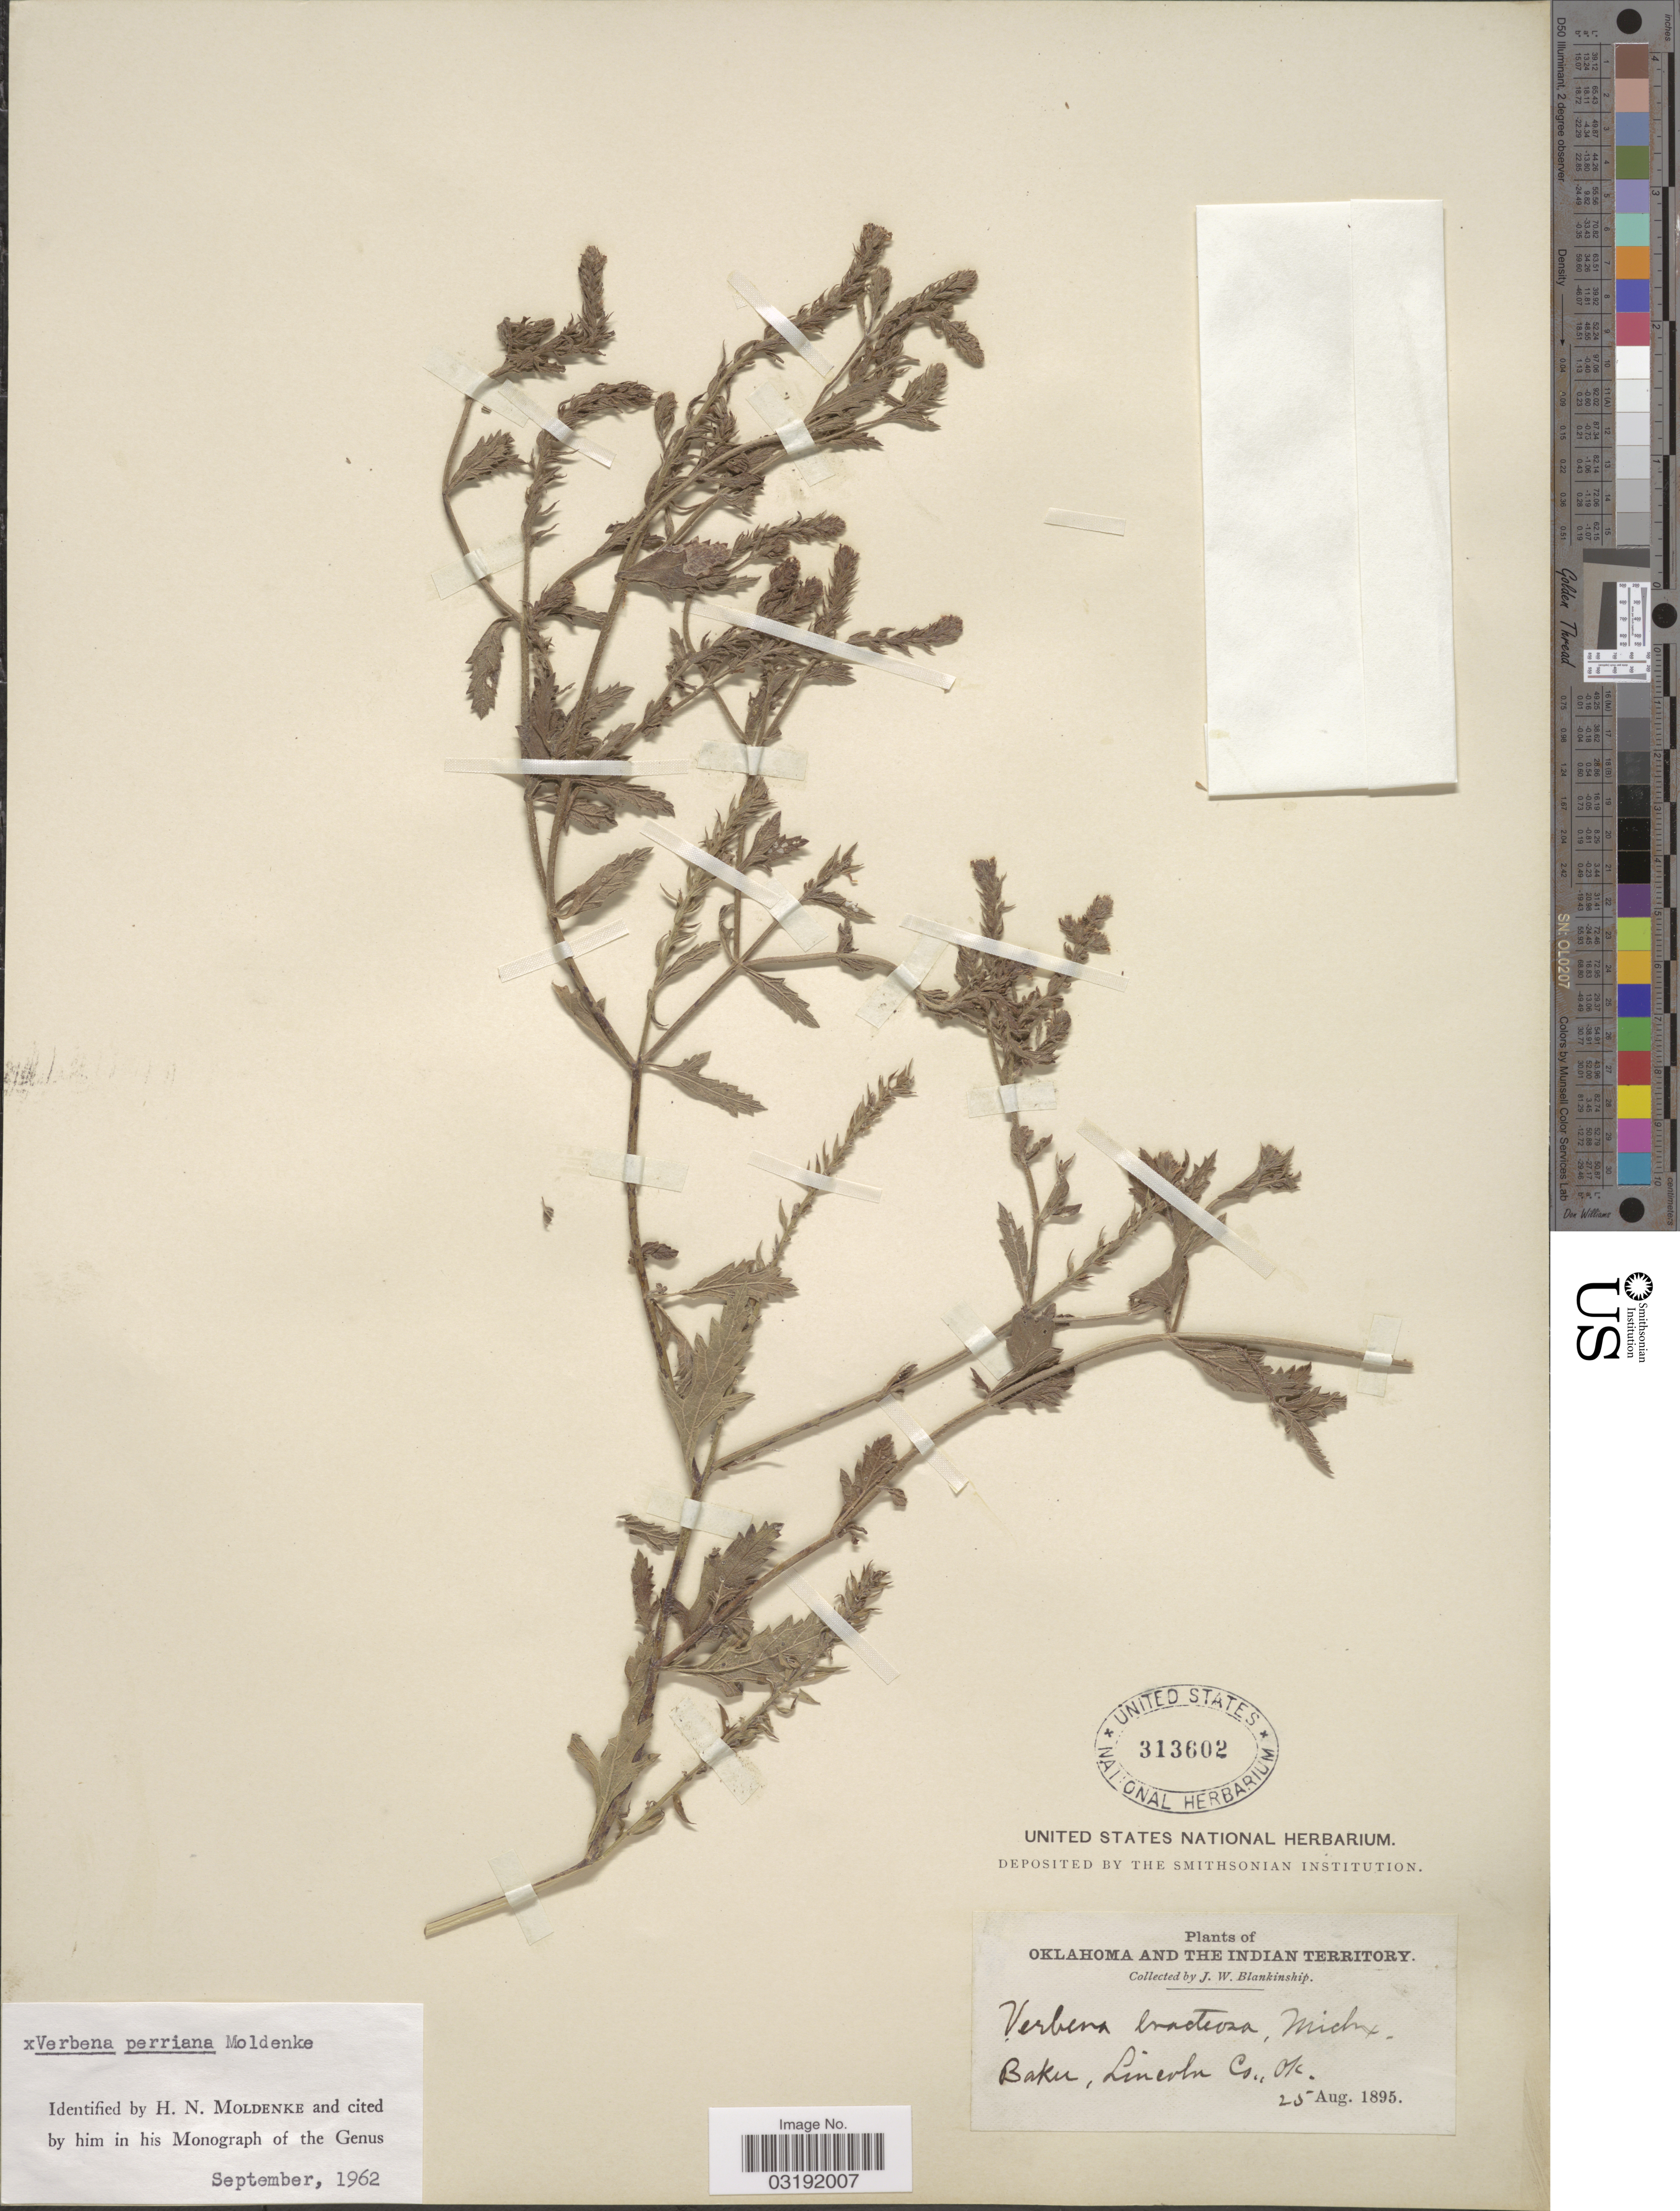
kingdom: Plantae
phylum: Tracheophyta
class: Magnoliopsida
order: Lamiales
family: Verbenaceae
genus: Verbena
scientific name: Verbena perriana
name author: Moldenke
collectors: J. W. Blankinship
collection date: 1895-08-25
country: United States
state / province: Oklahoma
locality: Baku, Lincoln Co.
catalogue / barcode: US 313602